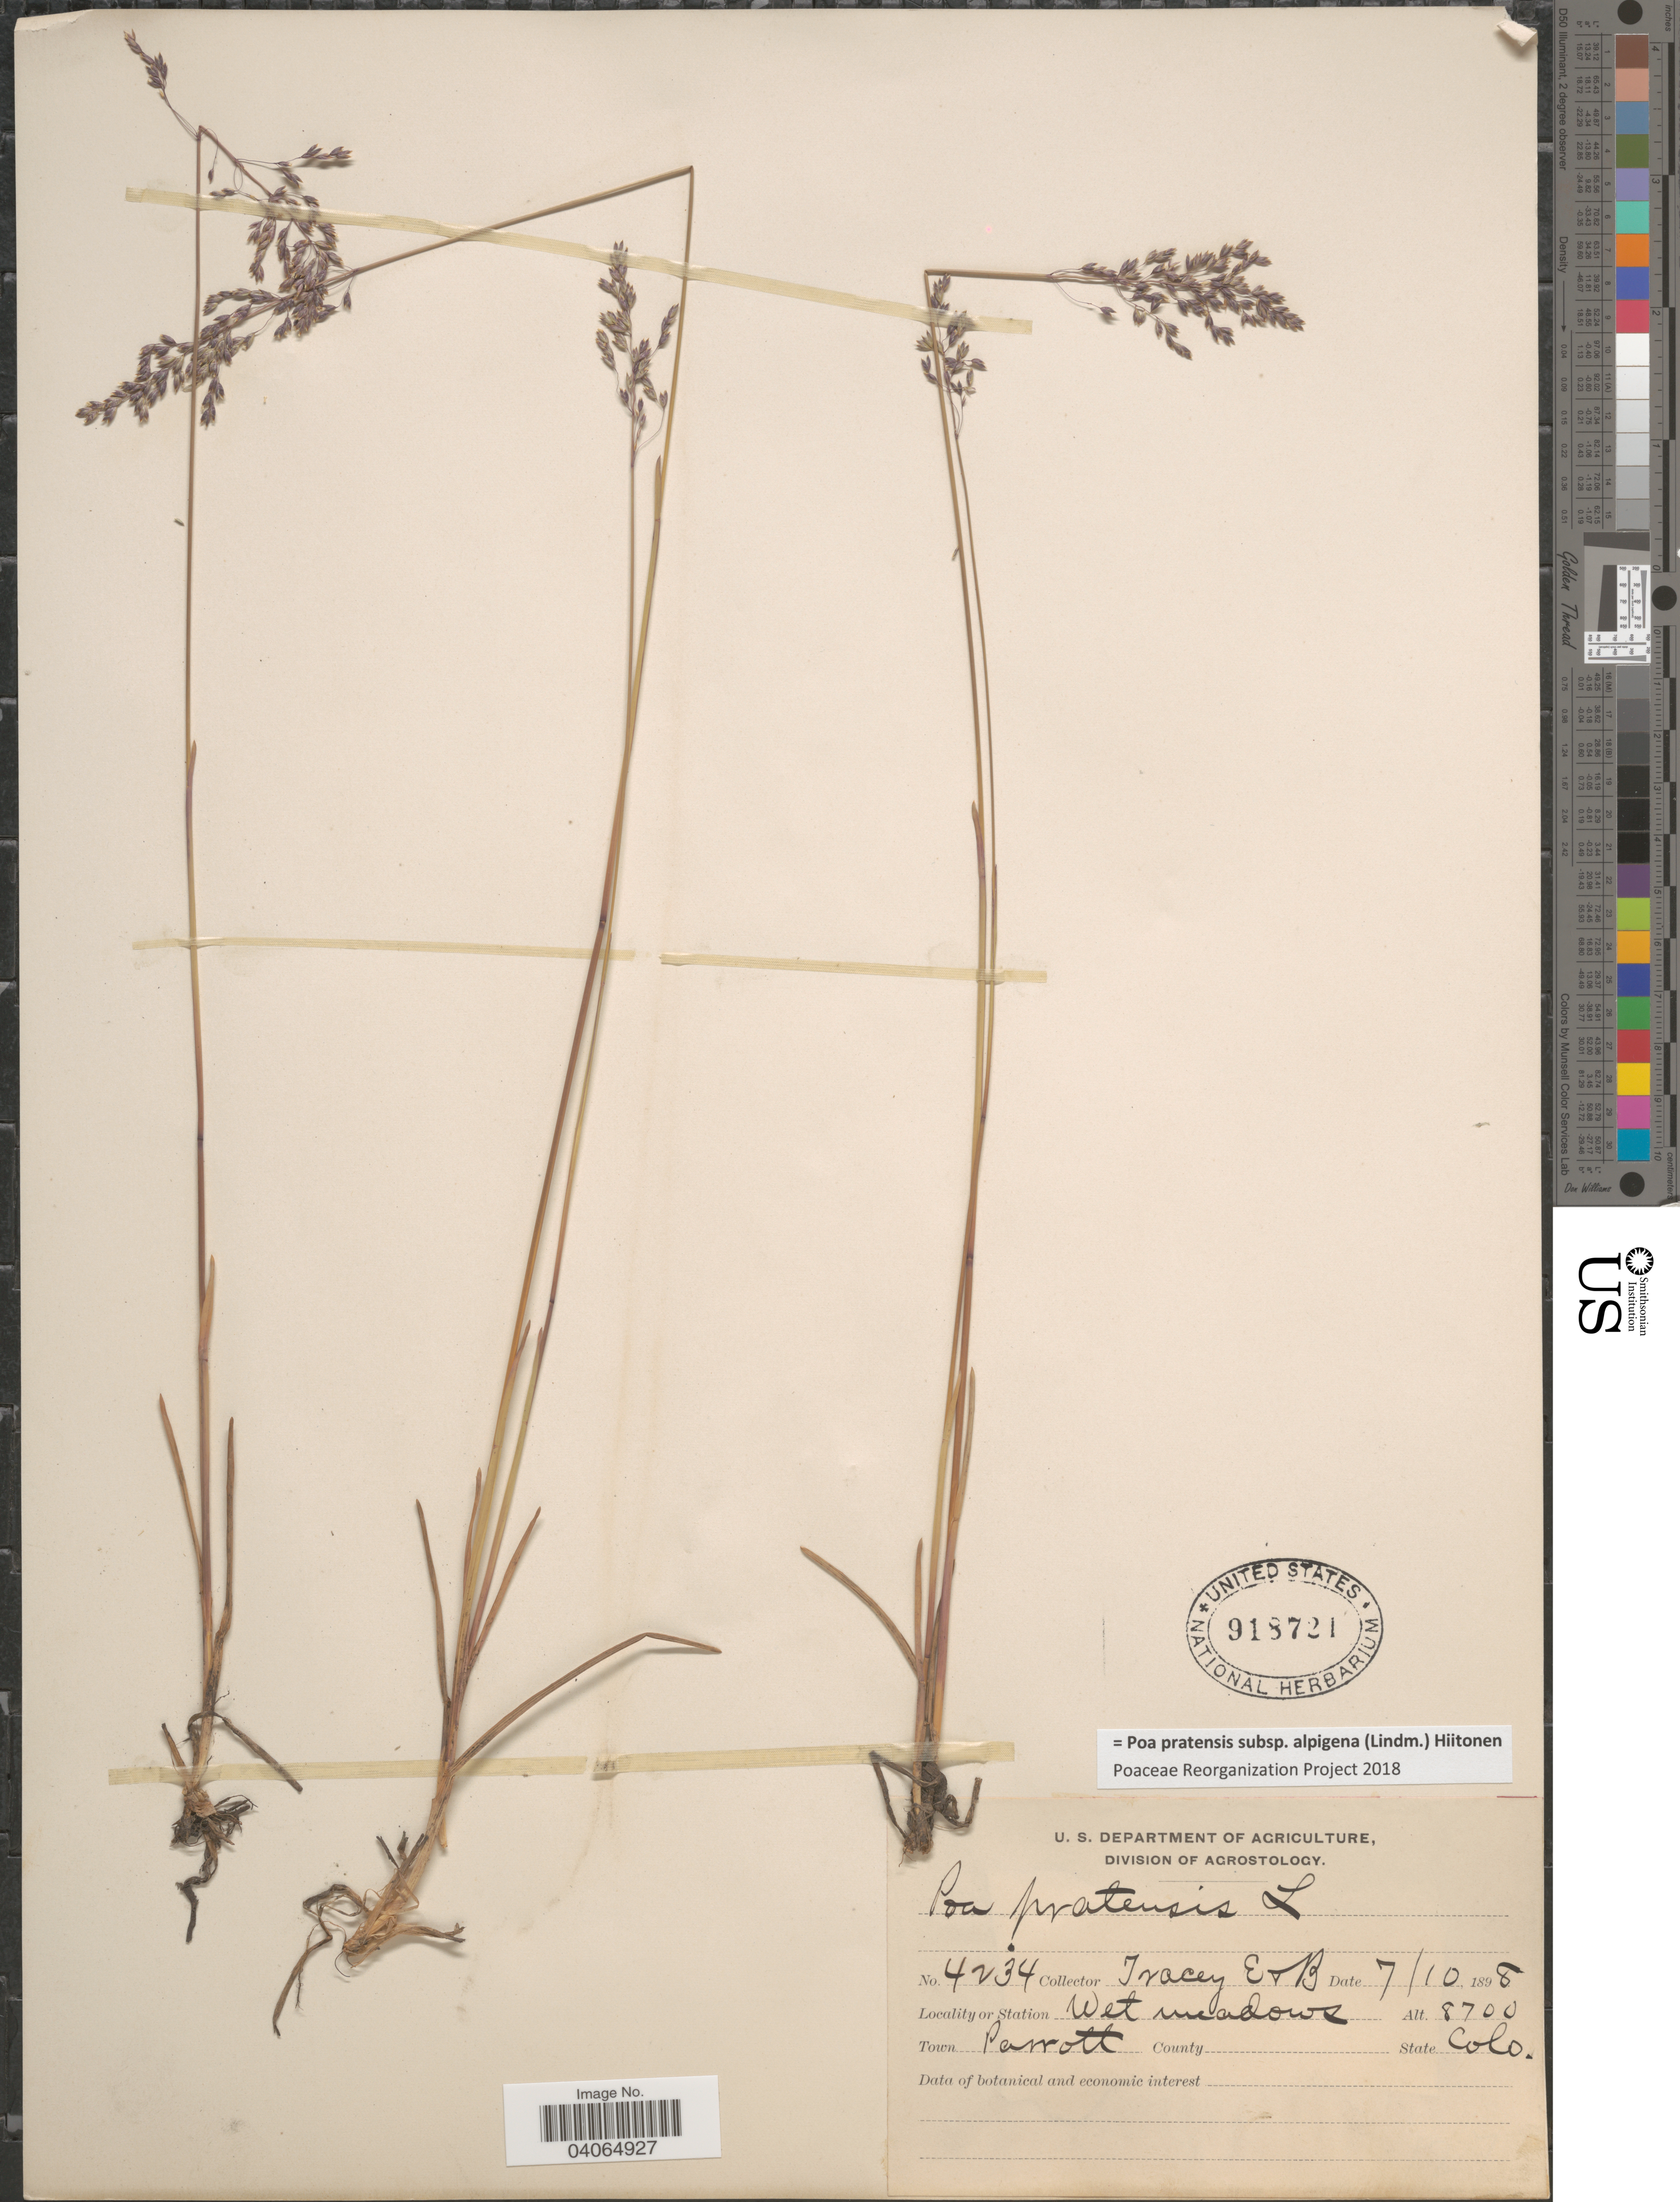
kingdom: Plantae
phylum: Tracheophyta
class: Liliopsida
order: Poales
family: Poaceae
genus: Poa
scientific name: Poa pratensis subsp. alpigena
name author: (Lindm.) Hiitonen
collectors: E. Tracey & B. Tracey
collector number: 4234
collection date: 1898-07-10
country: United States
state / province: Colorado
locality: Town Parrott.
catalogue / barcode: US 918721